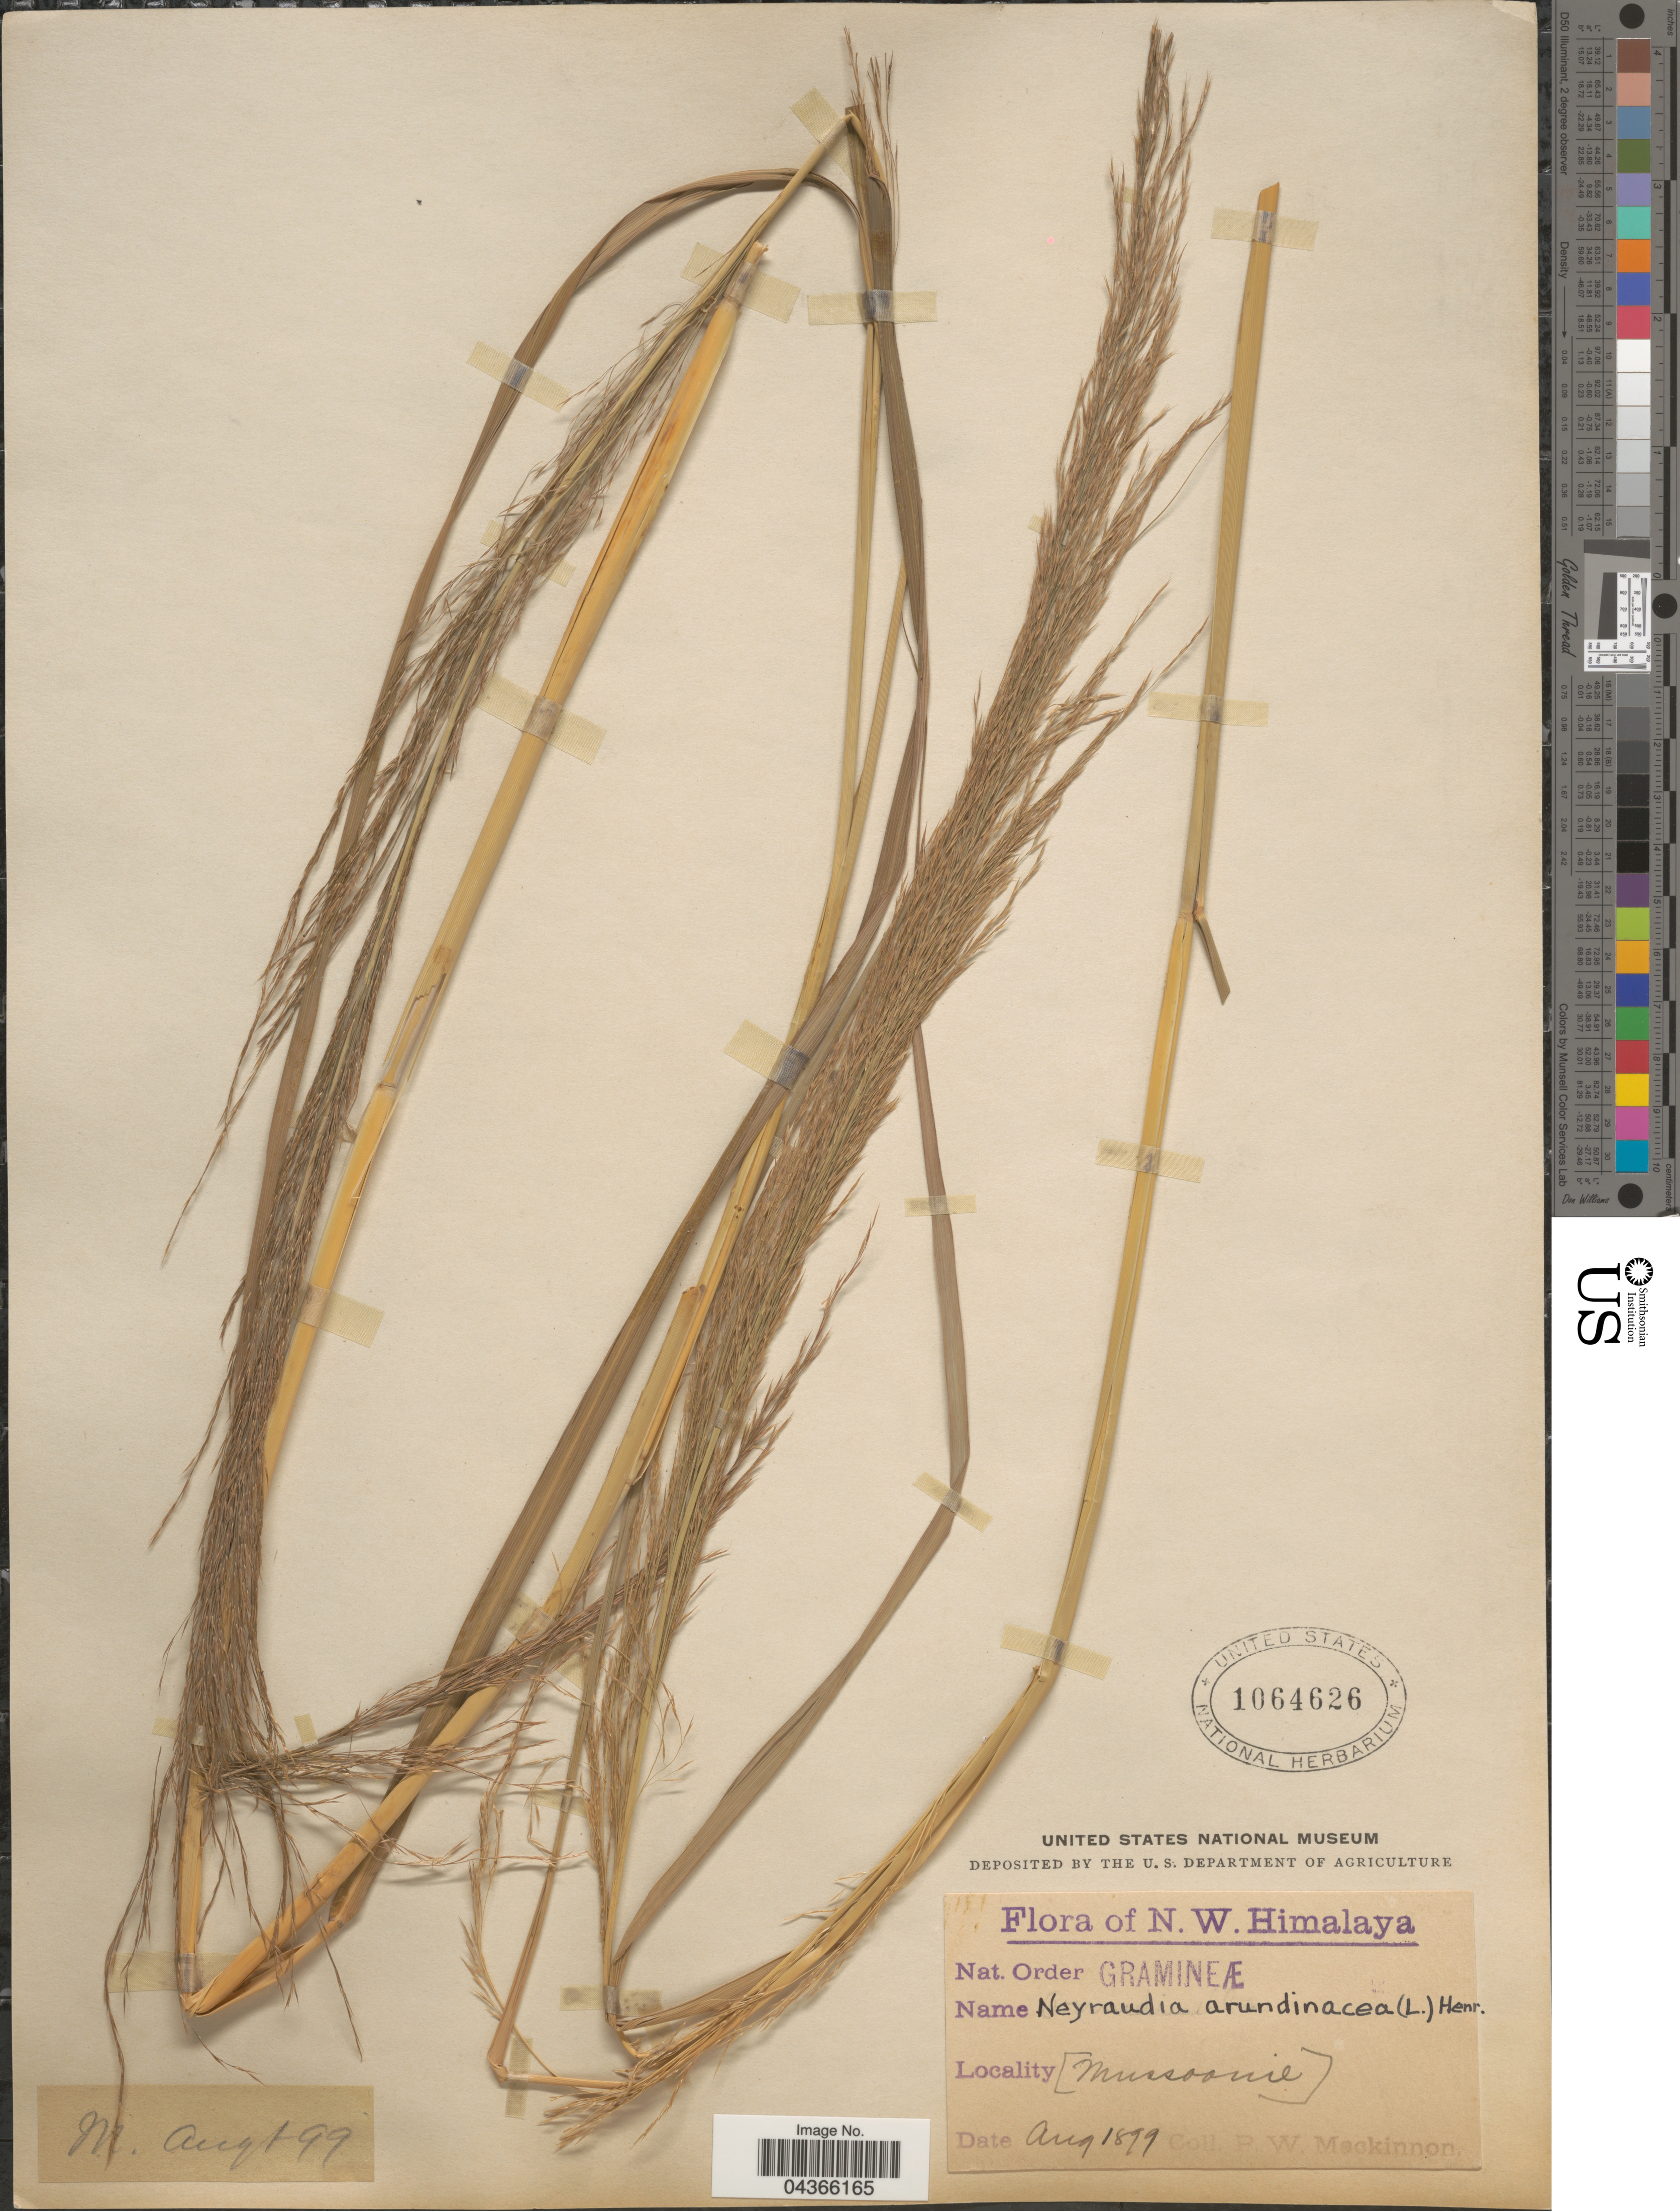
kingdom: Plantae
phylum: Tracheophyta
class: Liliopsida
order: Poales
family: Poaceae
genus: Neyraudia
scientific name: Neyraudia arundinacea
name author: (L.) Henr.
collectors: P. Mackinnon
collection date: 1899-08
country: India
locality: N.W. Himalaya. [Mussoorie].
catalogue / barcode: US 1064626